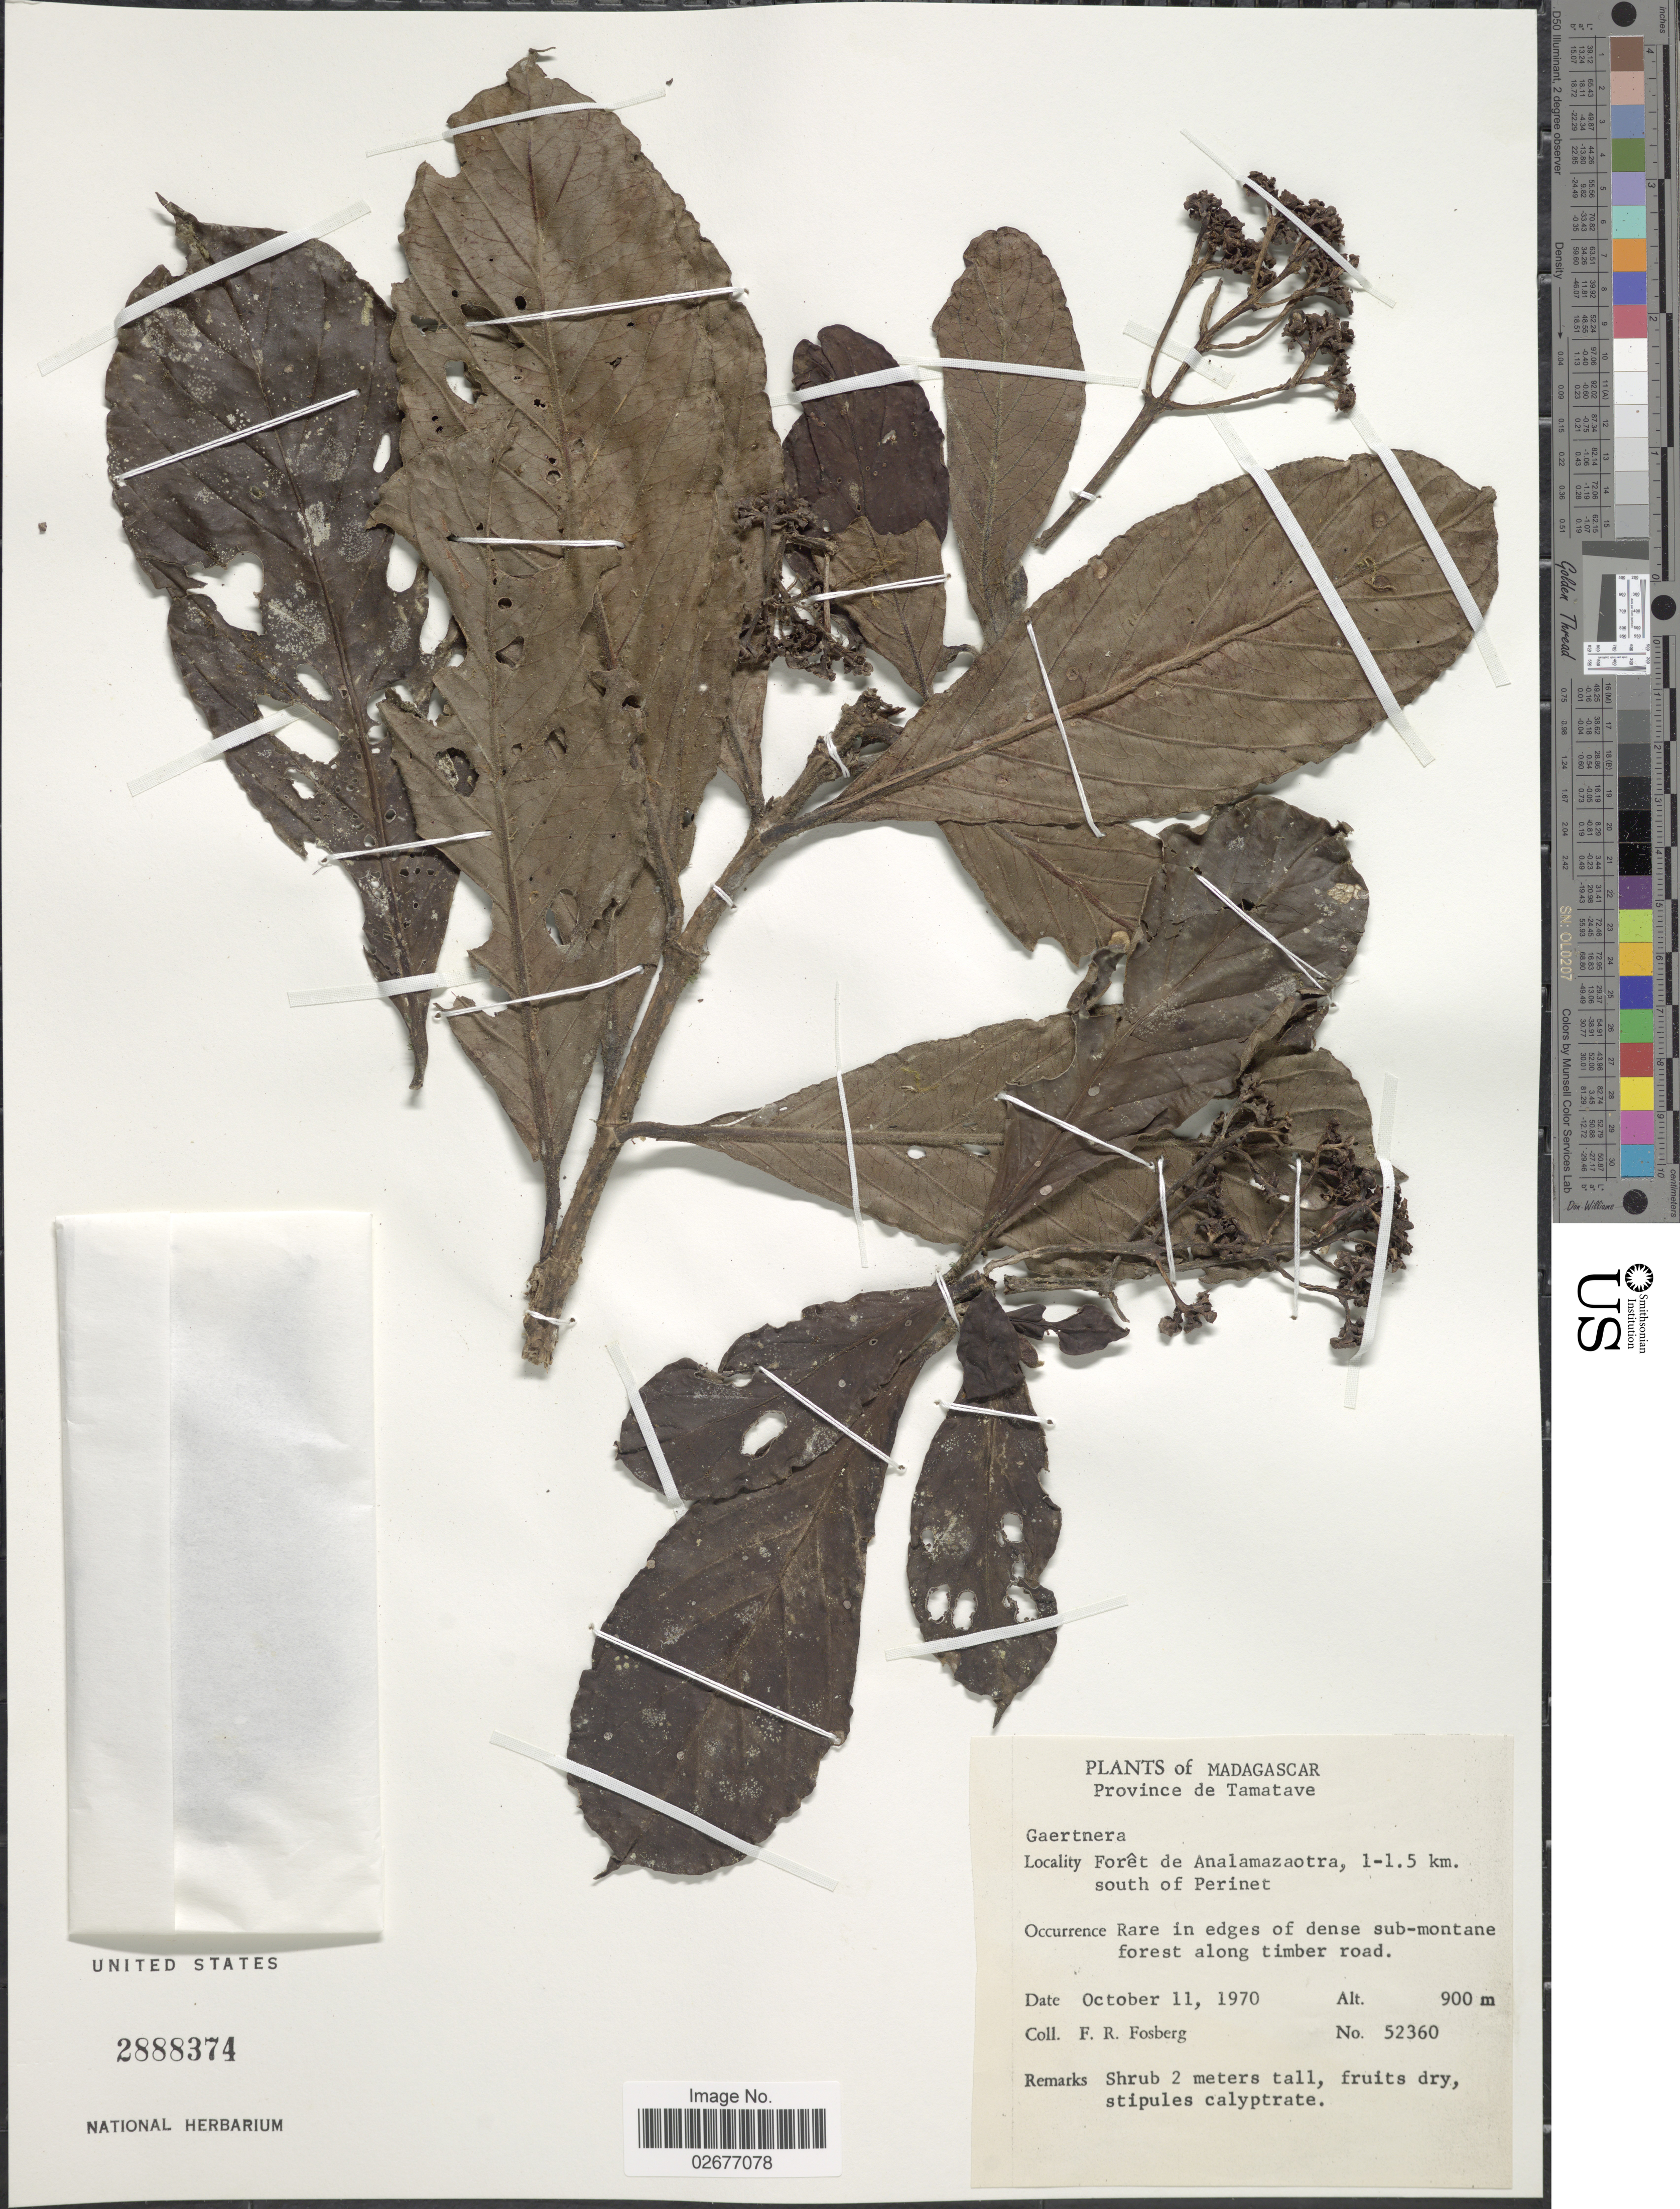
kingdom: Plantae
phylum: Tracheophyta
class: Magnoliopsida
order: Gentianales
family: Rubiaceae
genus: Gaertnera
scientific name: Gaertnera sp.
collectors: F. R. Fosberg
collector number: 52360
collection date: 1970-10-11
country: Madagascar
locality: Province de Tamatave, Forest de Analamazoatra, 1-1.5 km. south of Perinet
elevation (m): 900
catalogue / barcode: US 2888374